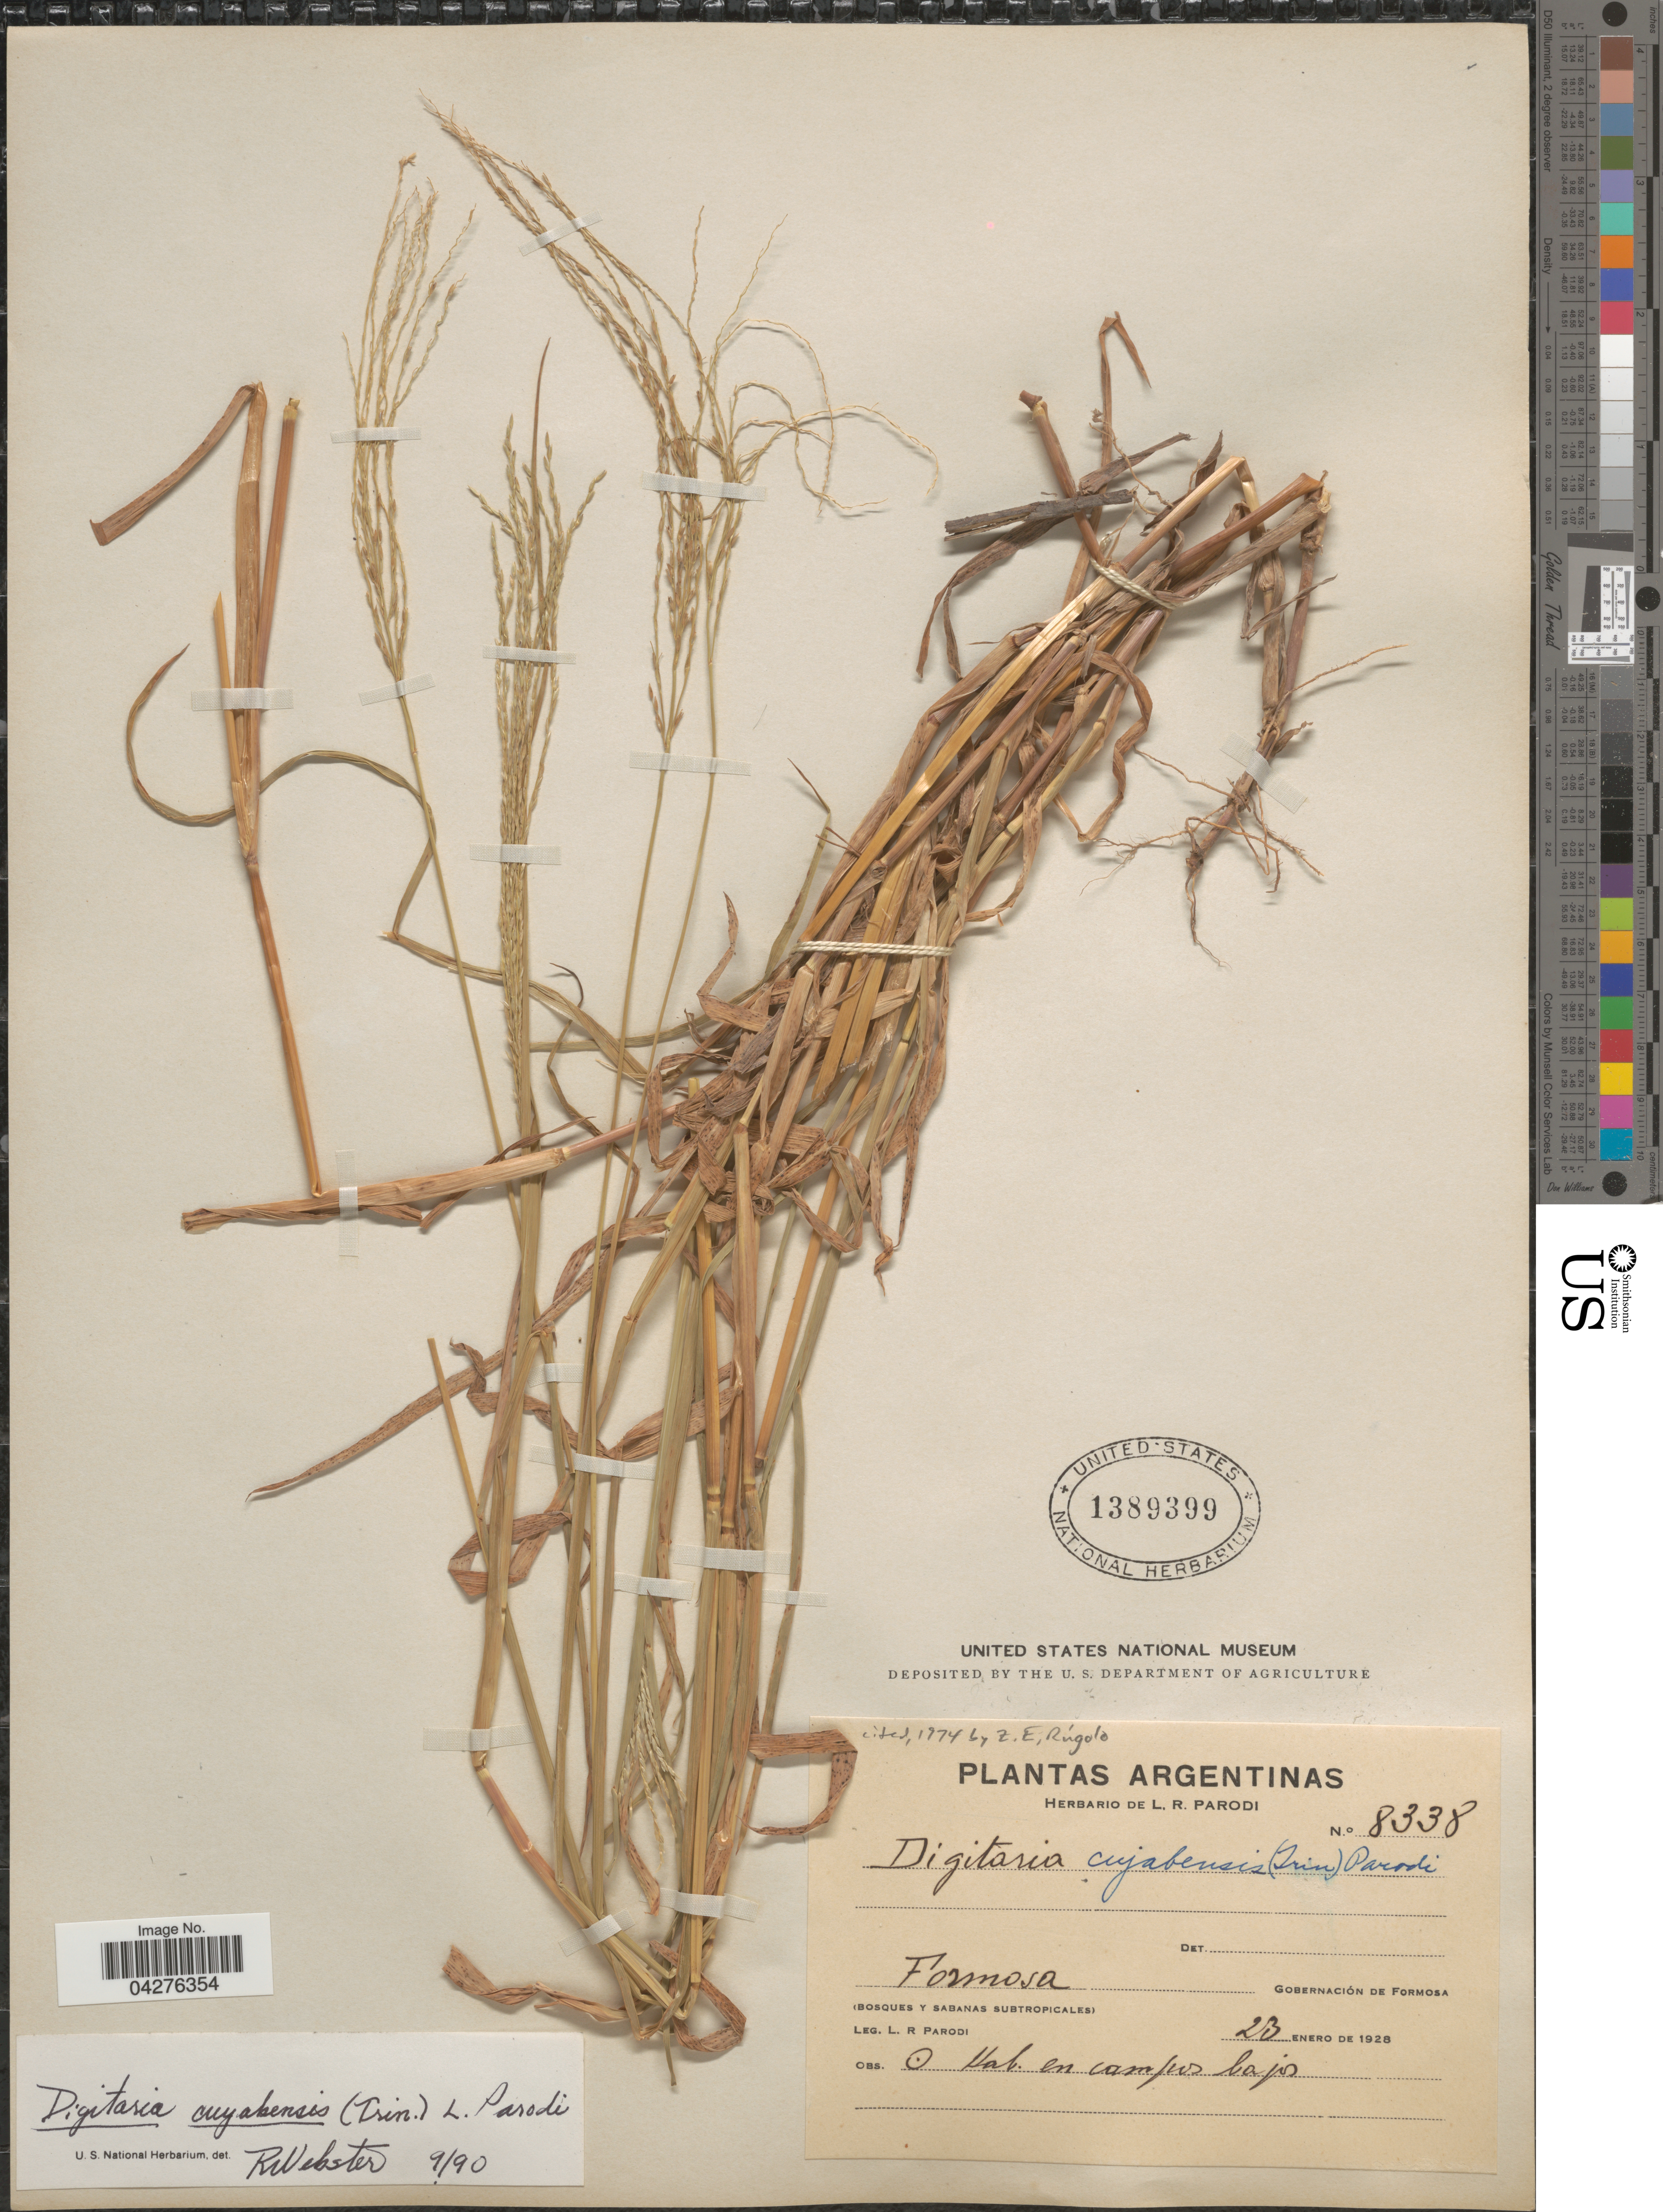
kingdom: Plantae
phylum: Tracheophyta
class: Liliopsida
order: Poales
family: Poaceae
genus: Digitaria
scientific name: Digitaria cuyabensis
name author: (Trin.) Parodi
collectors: L. R. Parodi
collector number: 8338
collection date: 1928-01-23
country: Argentina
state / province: Formosa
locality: Formosa. Gobernación de Formosa. (Bosques y sabanas subtropicales).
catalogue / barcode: US 1389399